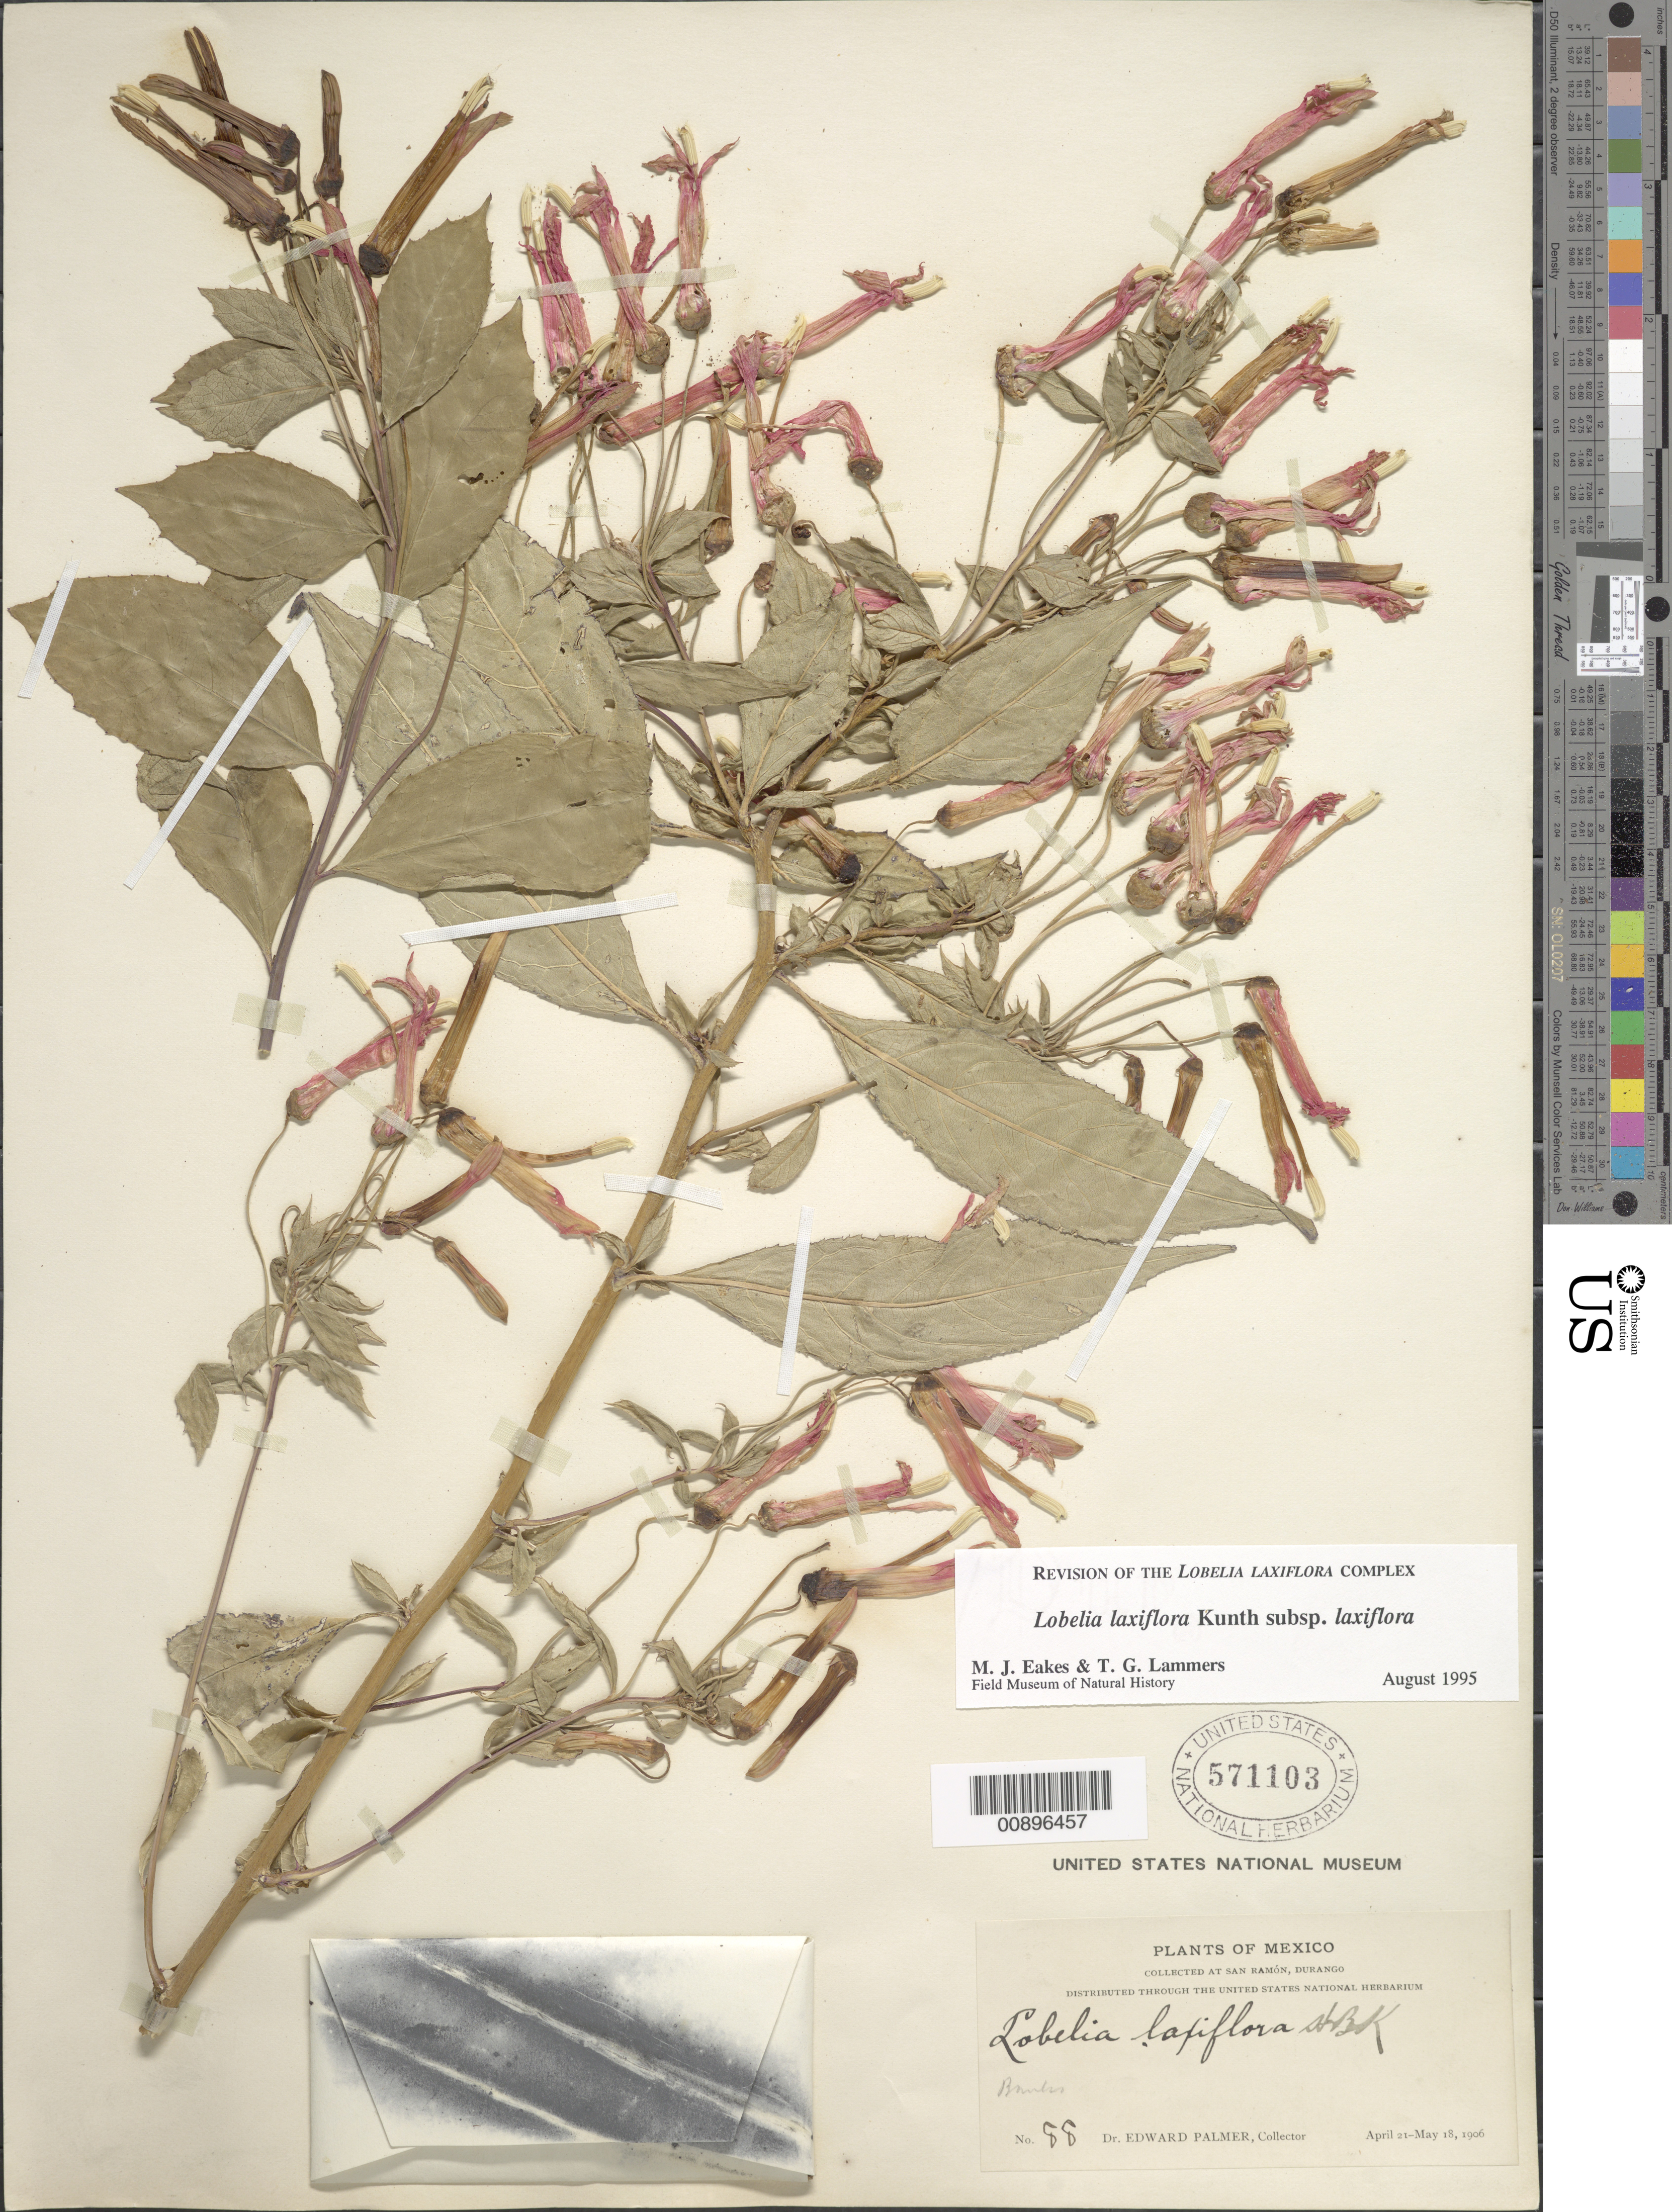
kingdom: Plantae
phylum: Tracheophyta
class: Magnoliopsida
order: Asterales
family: Campanulaceae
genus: Lobelia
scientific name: Lobelia laxiflora subsp. laxiflora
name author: Kunth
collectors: E. Palmer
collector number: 88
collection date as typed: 21 Apr 1906 to 18 May 1906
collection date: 1906-04-21/1906-05-18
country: Mexico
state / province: Durango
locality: San Ramón, Durango.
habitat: Banks.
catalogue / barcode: US 571103